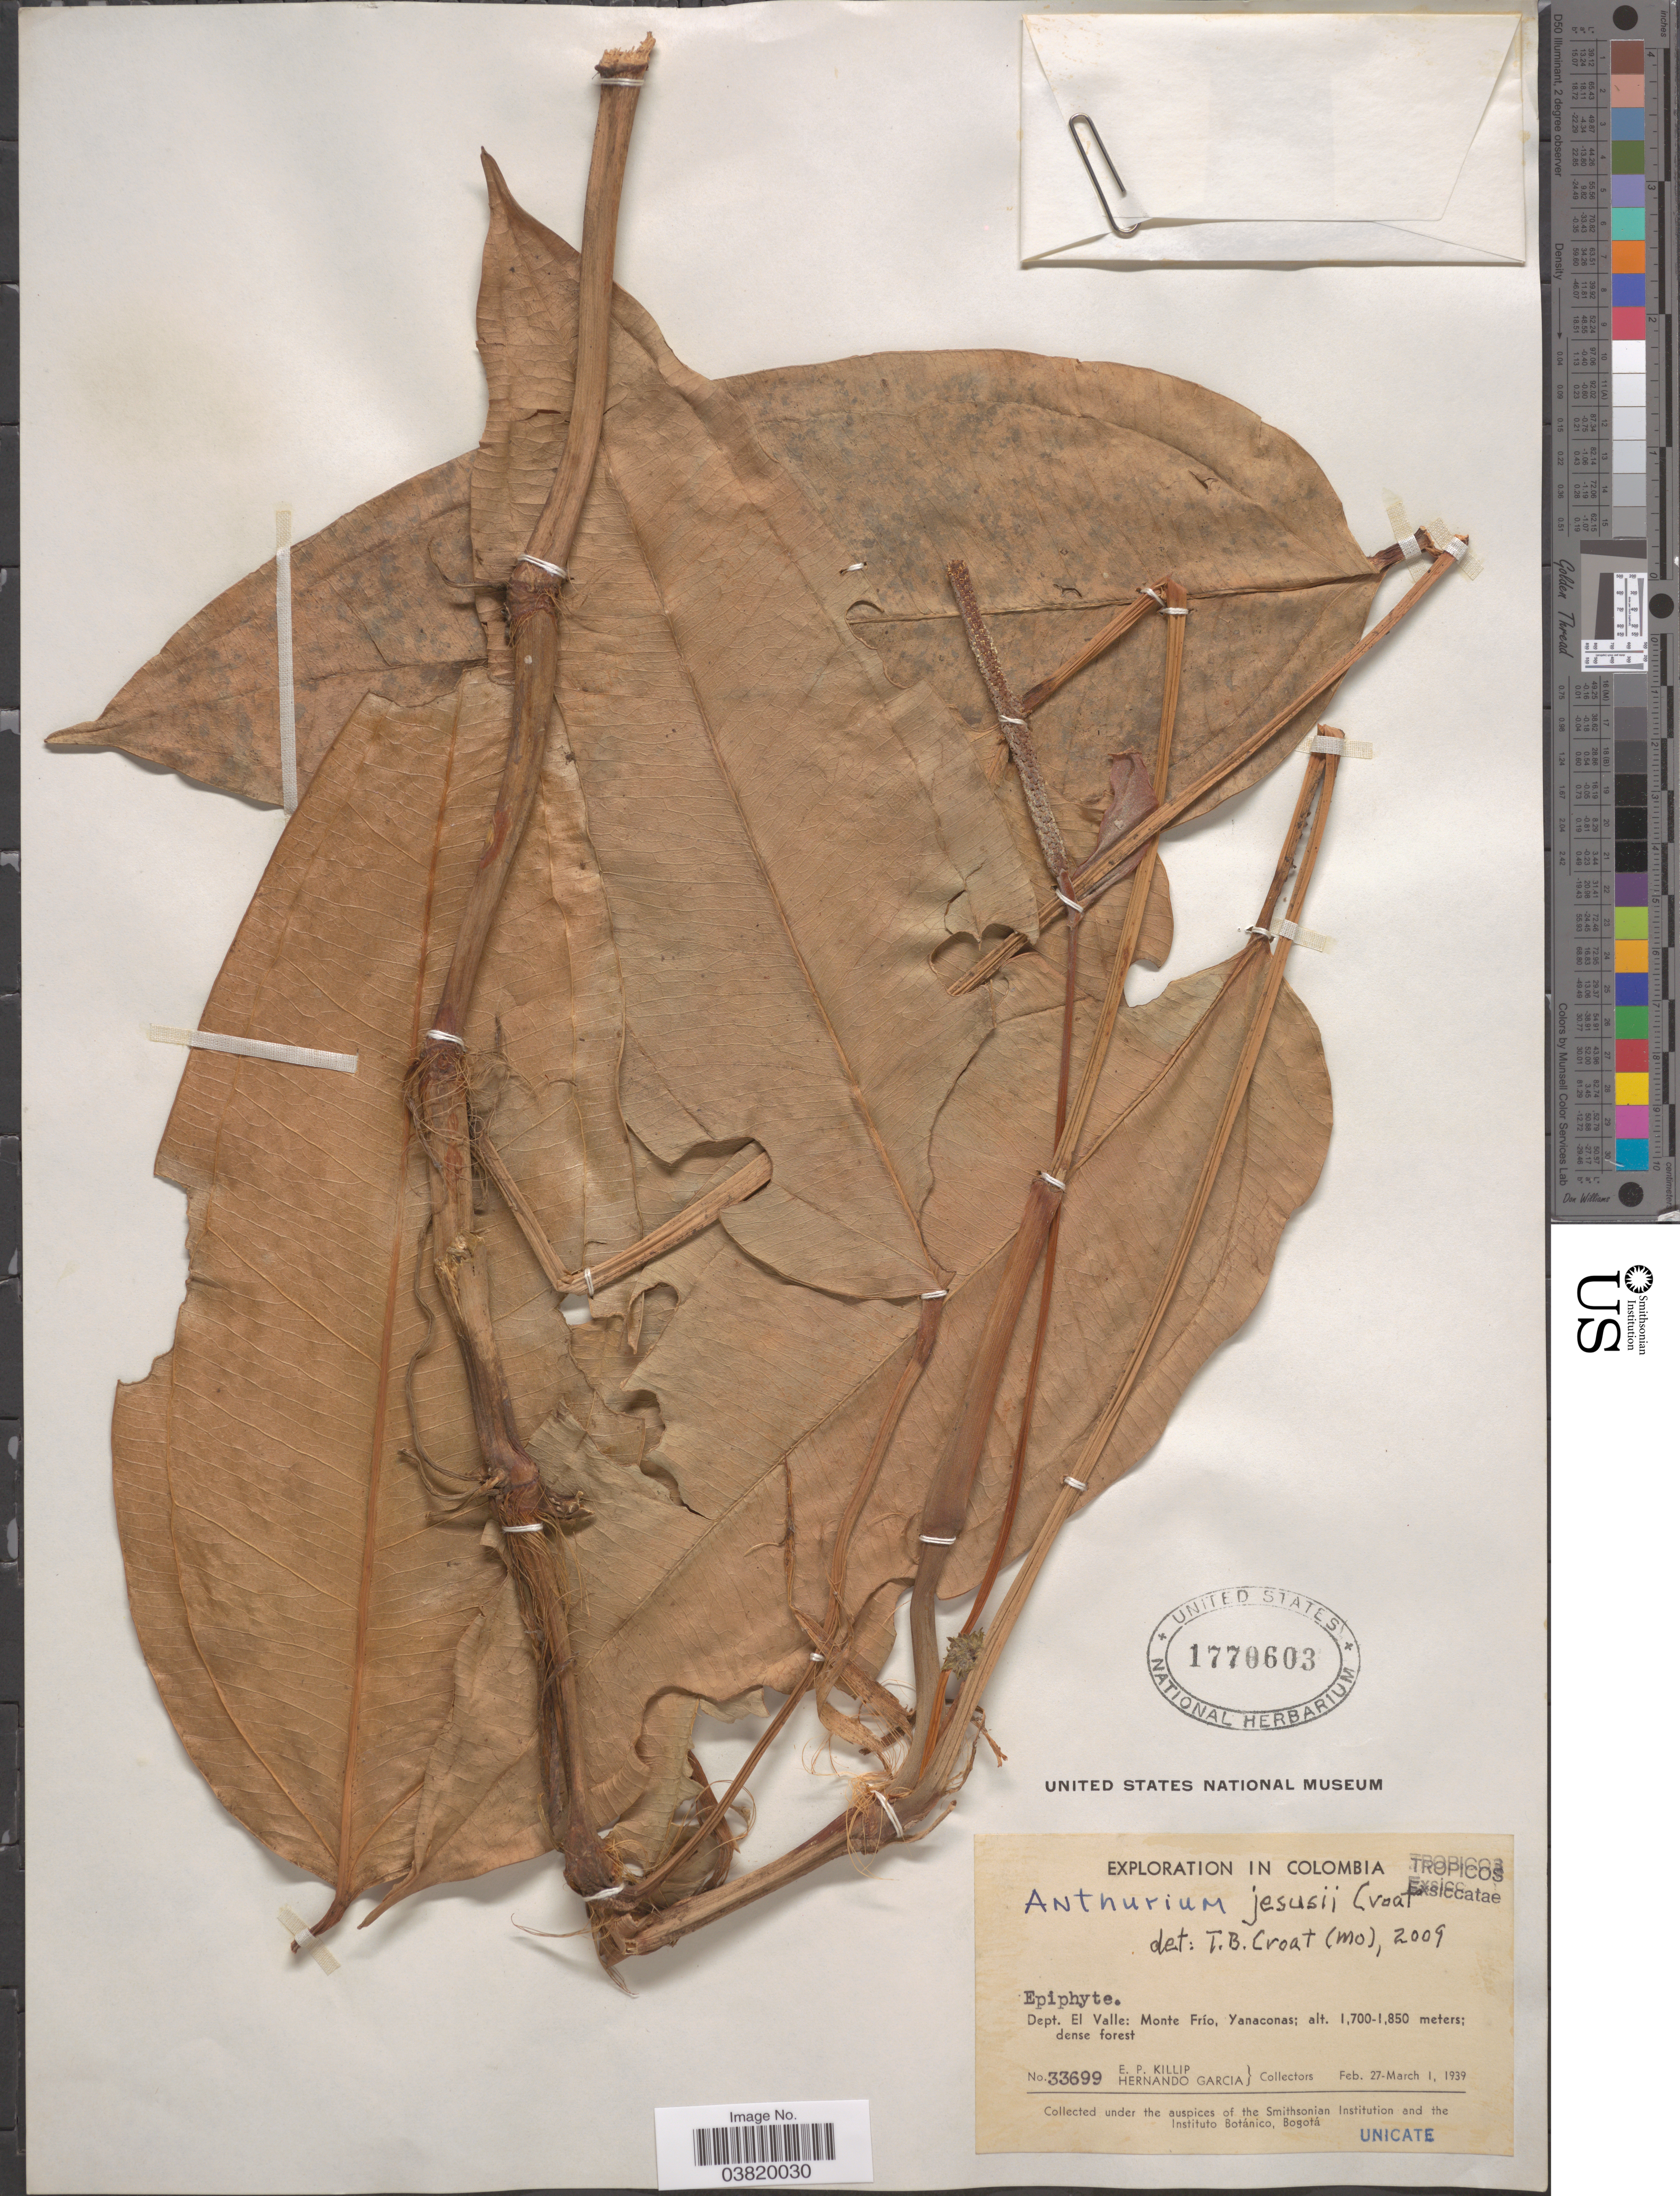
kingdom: Plantae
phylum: Tracheophyta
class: Liliopsida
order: Alismatales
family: Araceae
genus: Anthurium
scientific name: Anthurium jesusii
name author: Croat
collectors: E. P. Killip & H. Garcia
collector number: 33699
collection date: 1939-02-27/1939-03-01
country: Colombia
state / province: Valle del Cauca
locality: Dept. El Valle: Monte Frío, Yanaconas.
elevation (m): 1700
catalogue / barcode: US 1770603